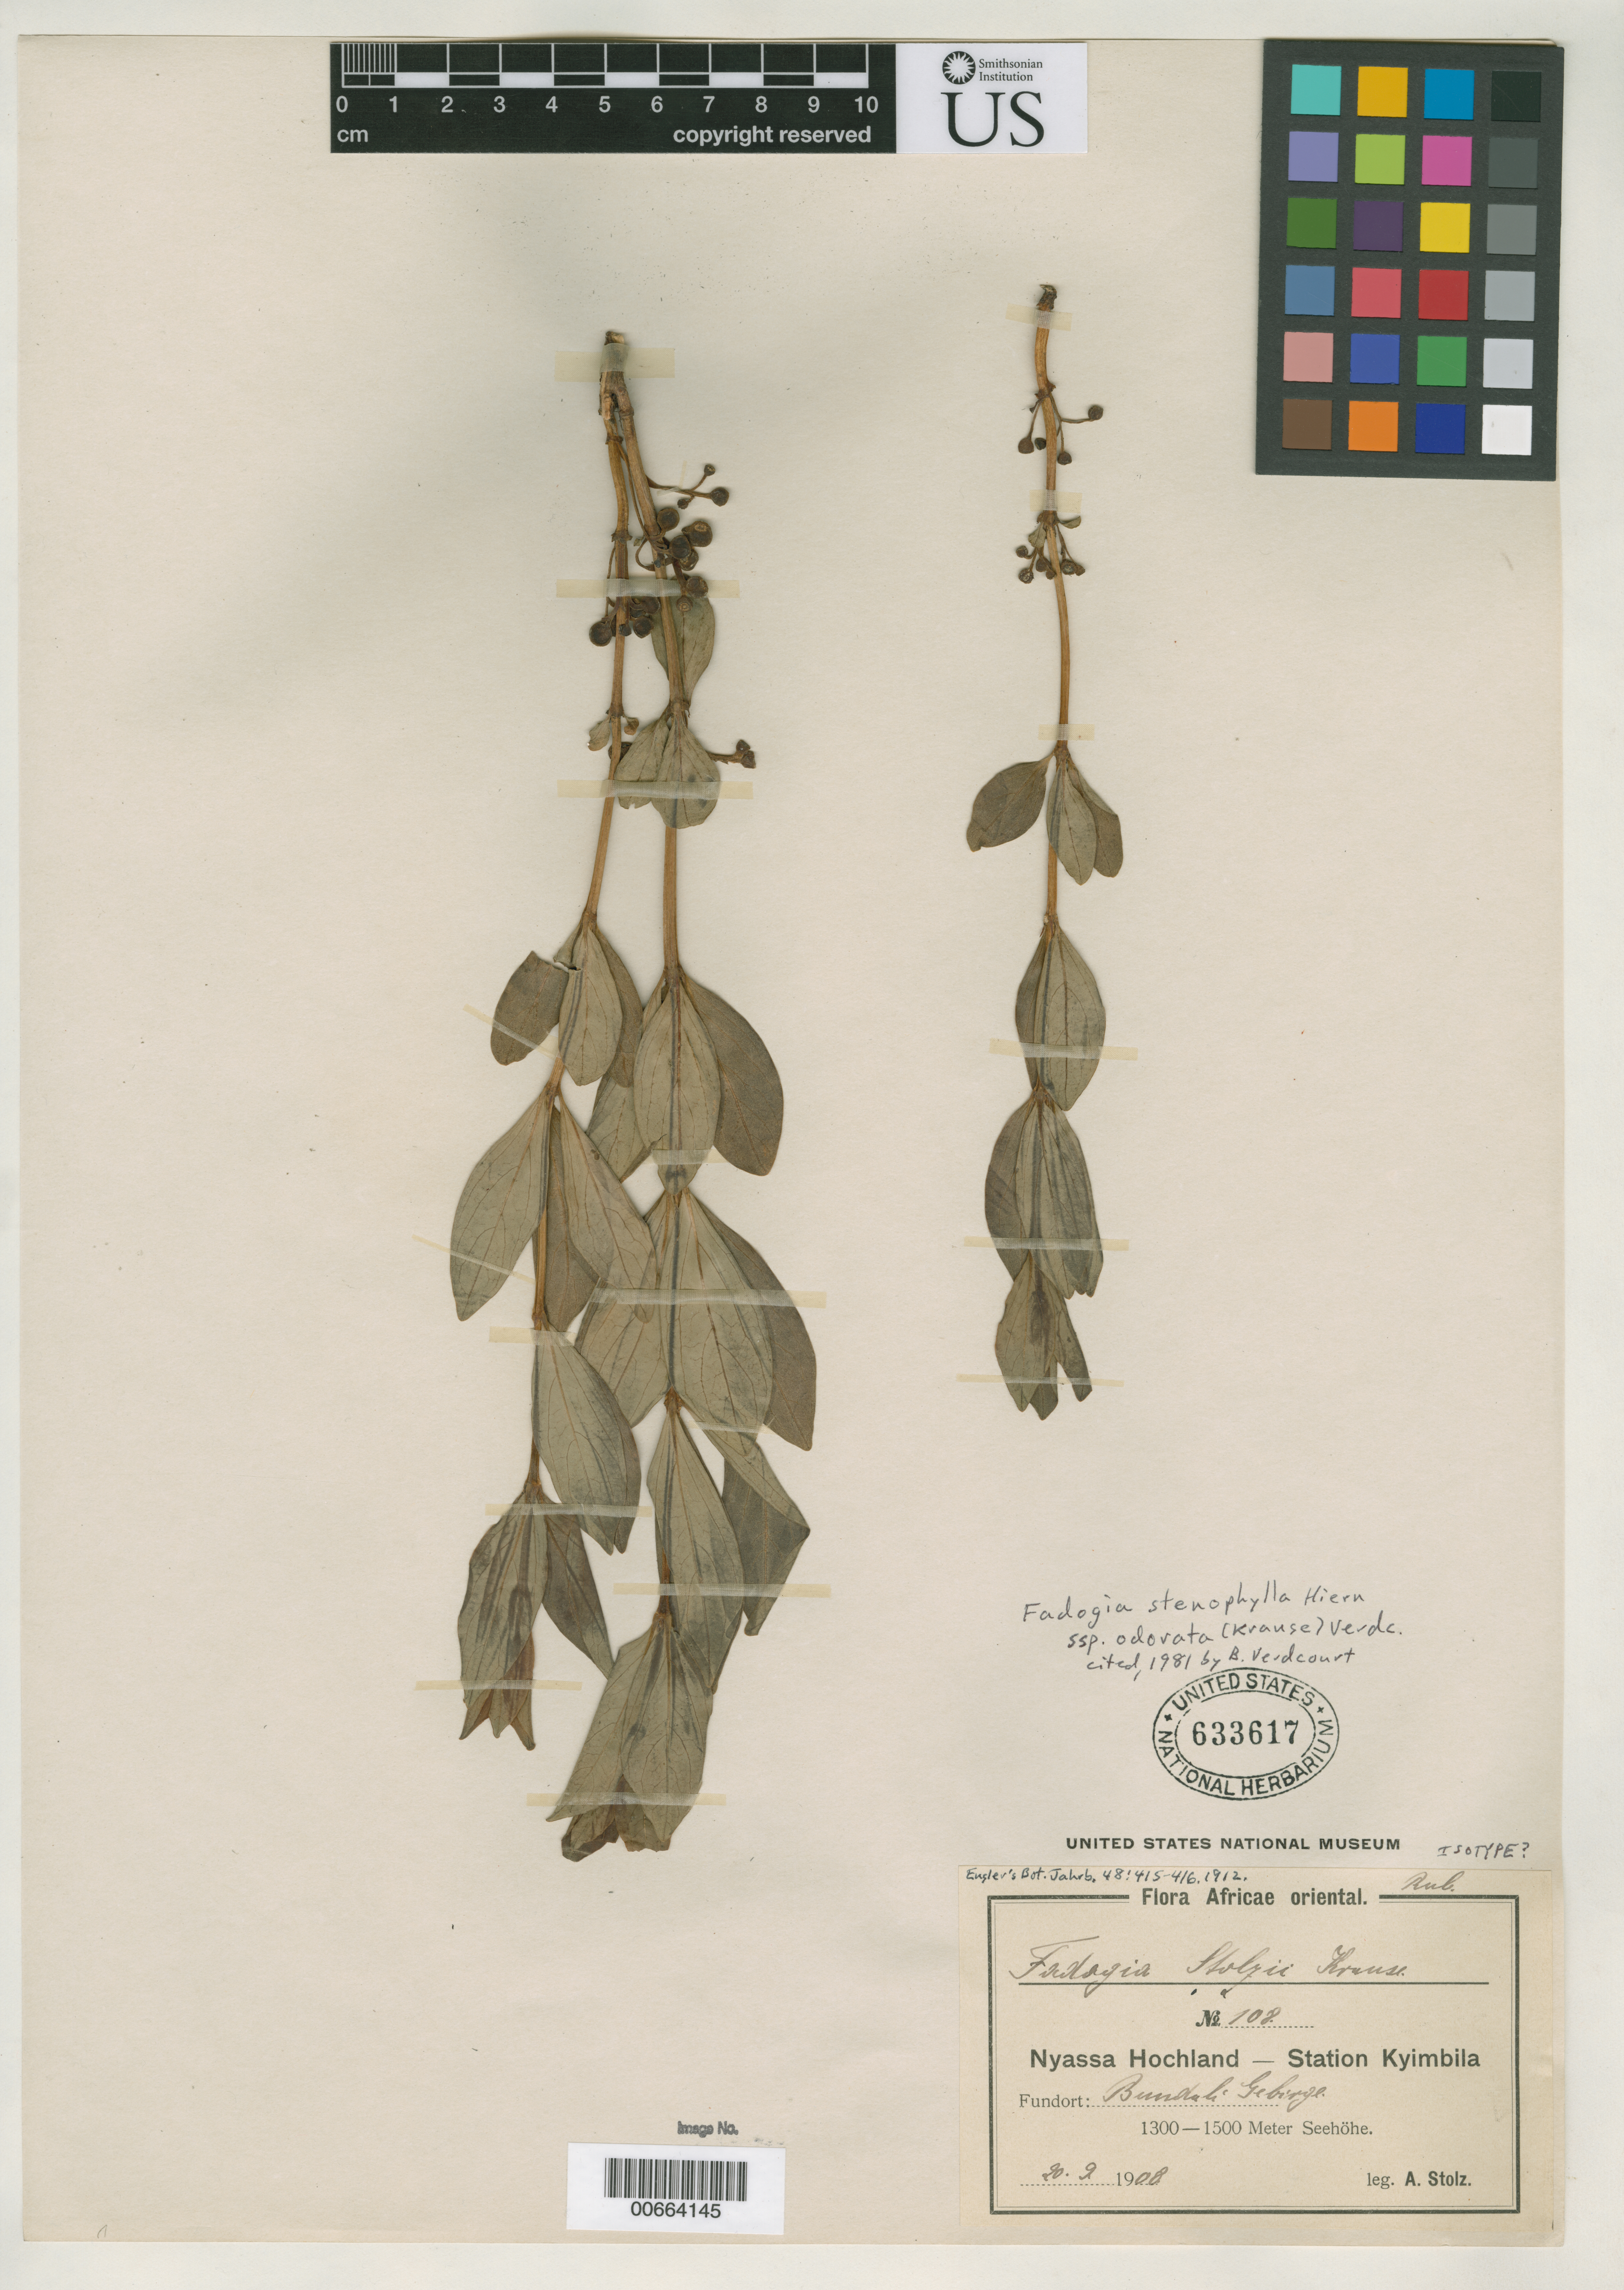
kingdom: Plantae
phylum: Tracheophyta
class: Magnoliopsida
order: Gentianales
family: Rubiaceae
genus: Fadogia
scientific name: Fadogia stolzii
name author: Krause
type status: Possible Isotype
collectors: A. Stoltz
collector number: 108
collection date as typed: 20 Sep 1908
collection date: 1908-09-20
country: Tanzania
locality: Nyassa Hochland - Station Kyimbila. Fundort: Bundali Gebinge.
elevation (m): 1300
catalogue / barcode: US 633617